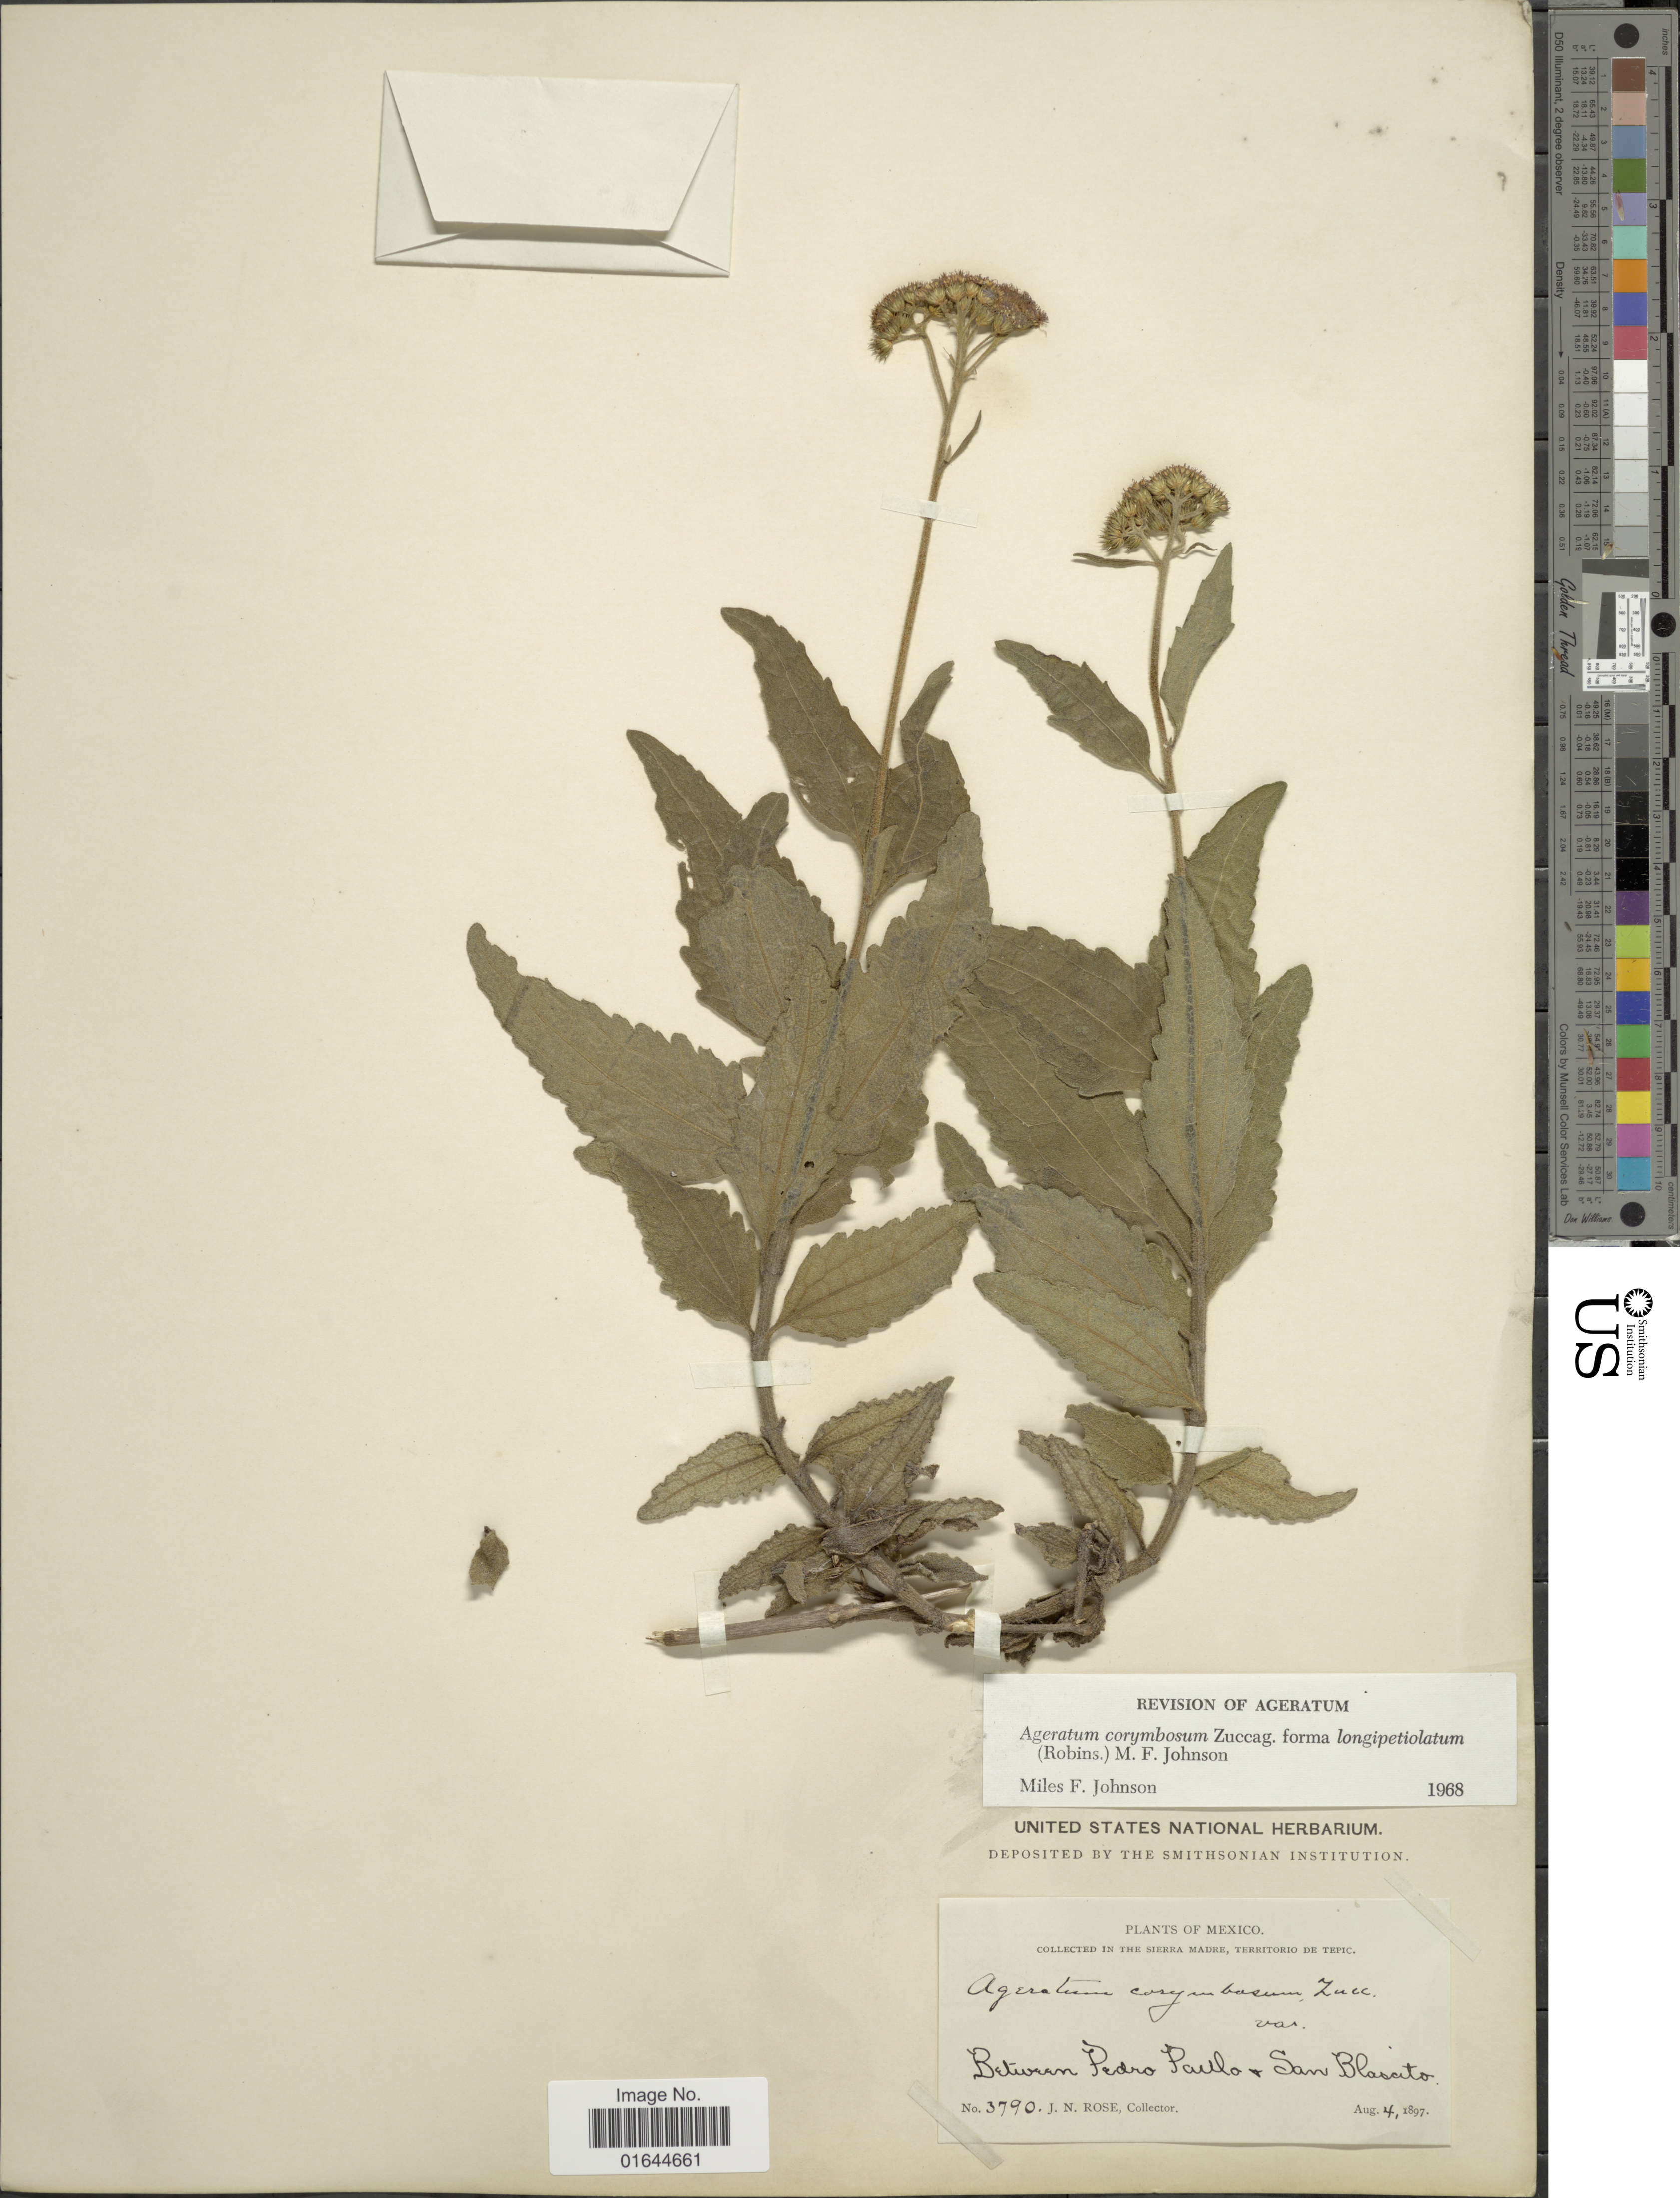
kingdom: Plantae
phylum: Tracheophyta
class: Magnoliopsida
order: Asterales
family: Asteraceae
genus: Ageratum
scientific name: Ageratum corymbosum f. longipetiolatum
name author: (B.L. Rob.) M.F. Johnson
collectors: J. N. Rose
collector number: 3790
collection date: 1897-08-04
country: Mexico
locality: Mexico, Sierra Madre, Territorio de Tepic. Between Pedro Paulo & San Blascito.